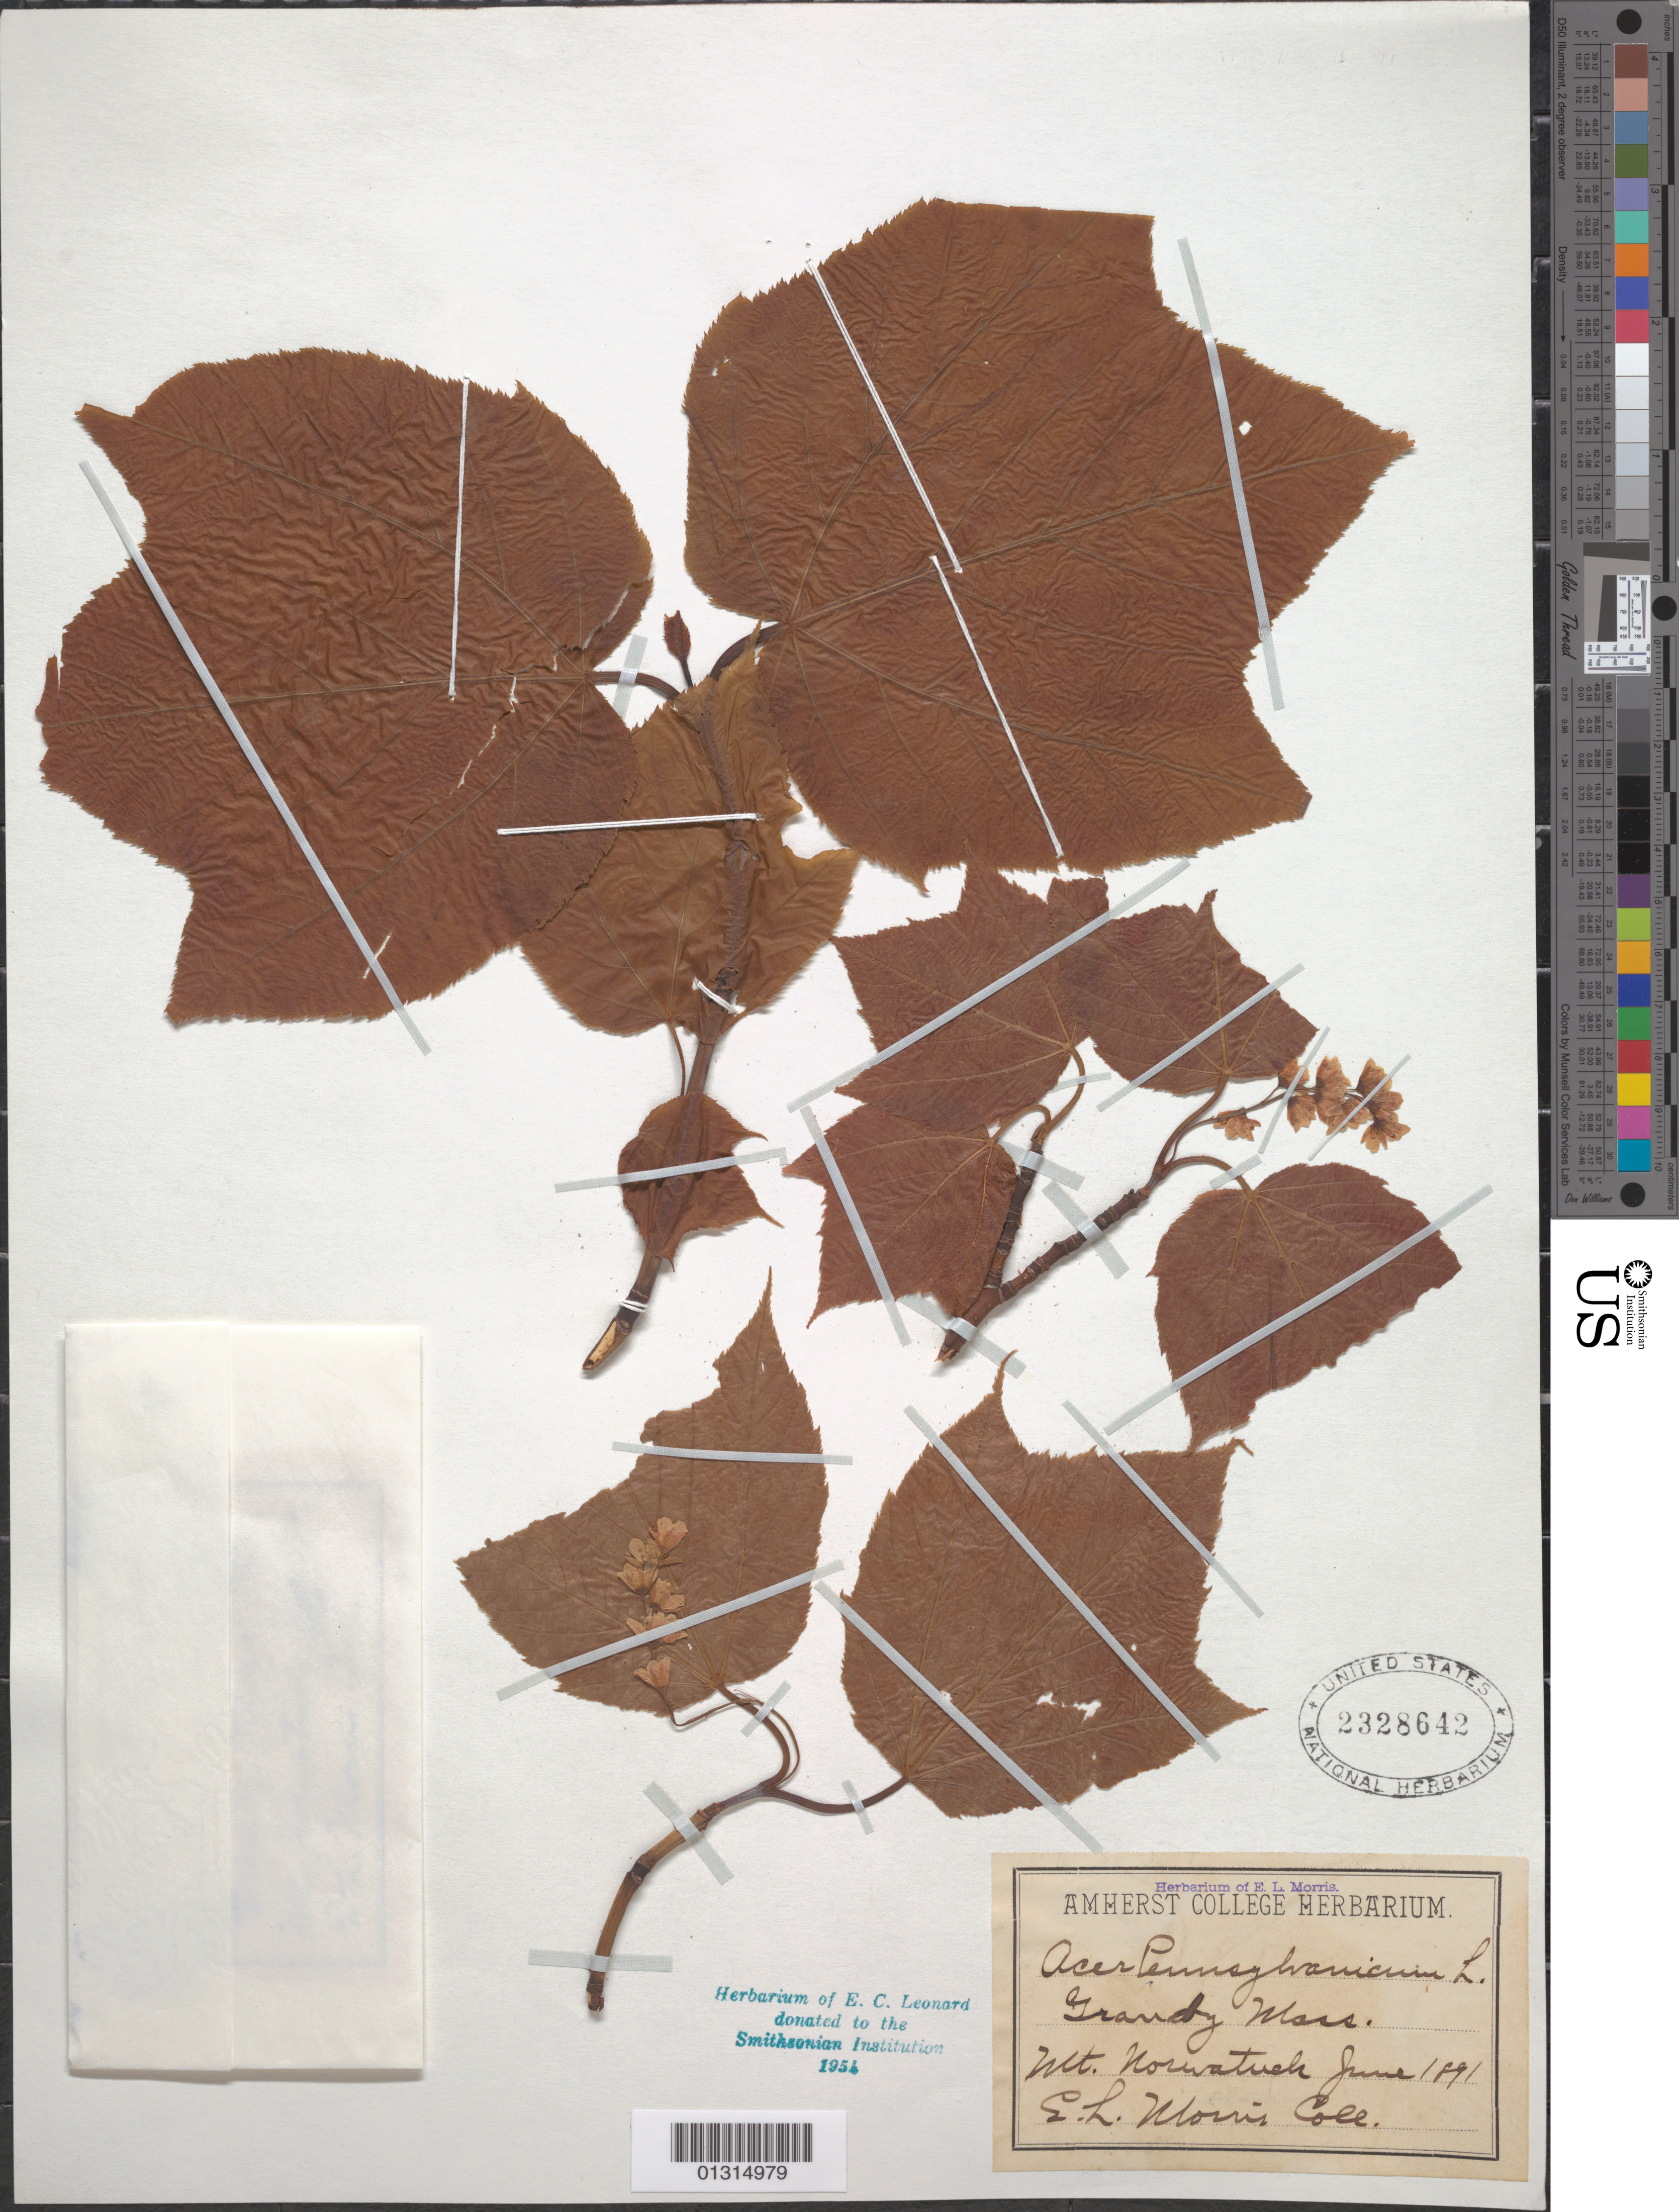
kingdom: Plantae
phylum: Tracheophyta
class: Magnoliopsida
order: Sapindales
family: Sapindaceae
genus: Acer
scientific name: Acer pensylvanicum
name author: L.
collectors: E. L. Morris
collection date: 1891-06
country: United States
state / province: Massachusetts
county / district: Hampshire County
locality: Granby, Mt. Norwatuck [Norwottuck]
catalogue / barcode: US 2328642